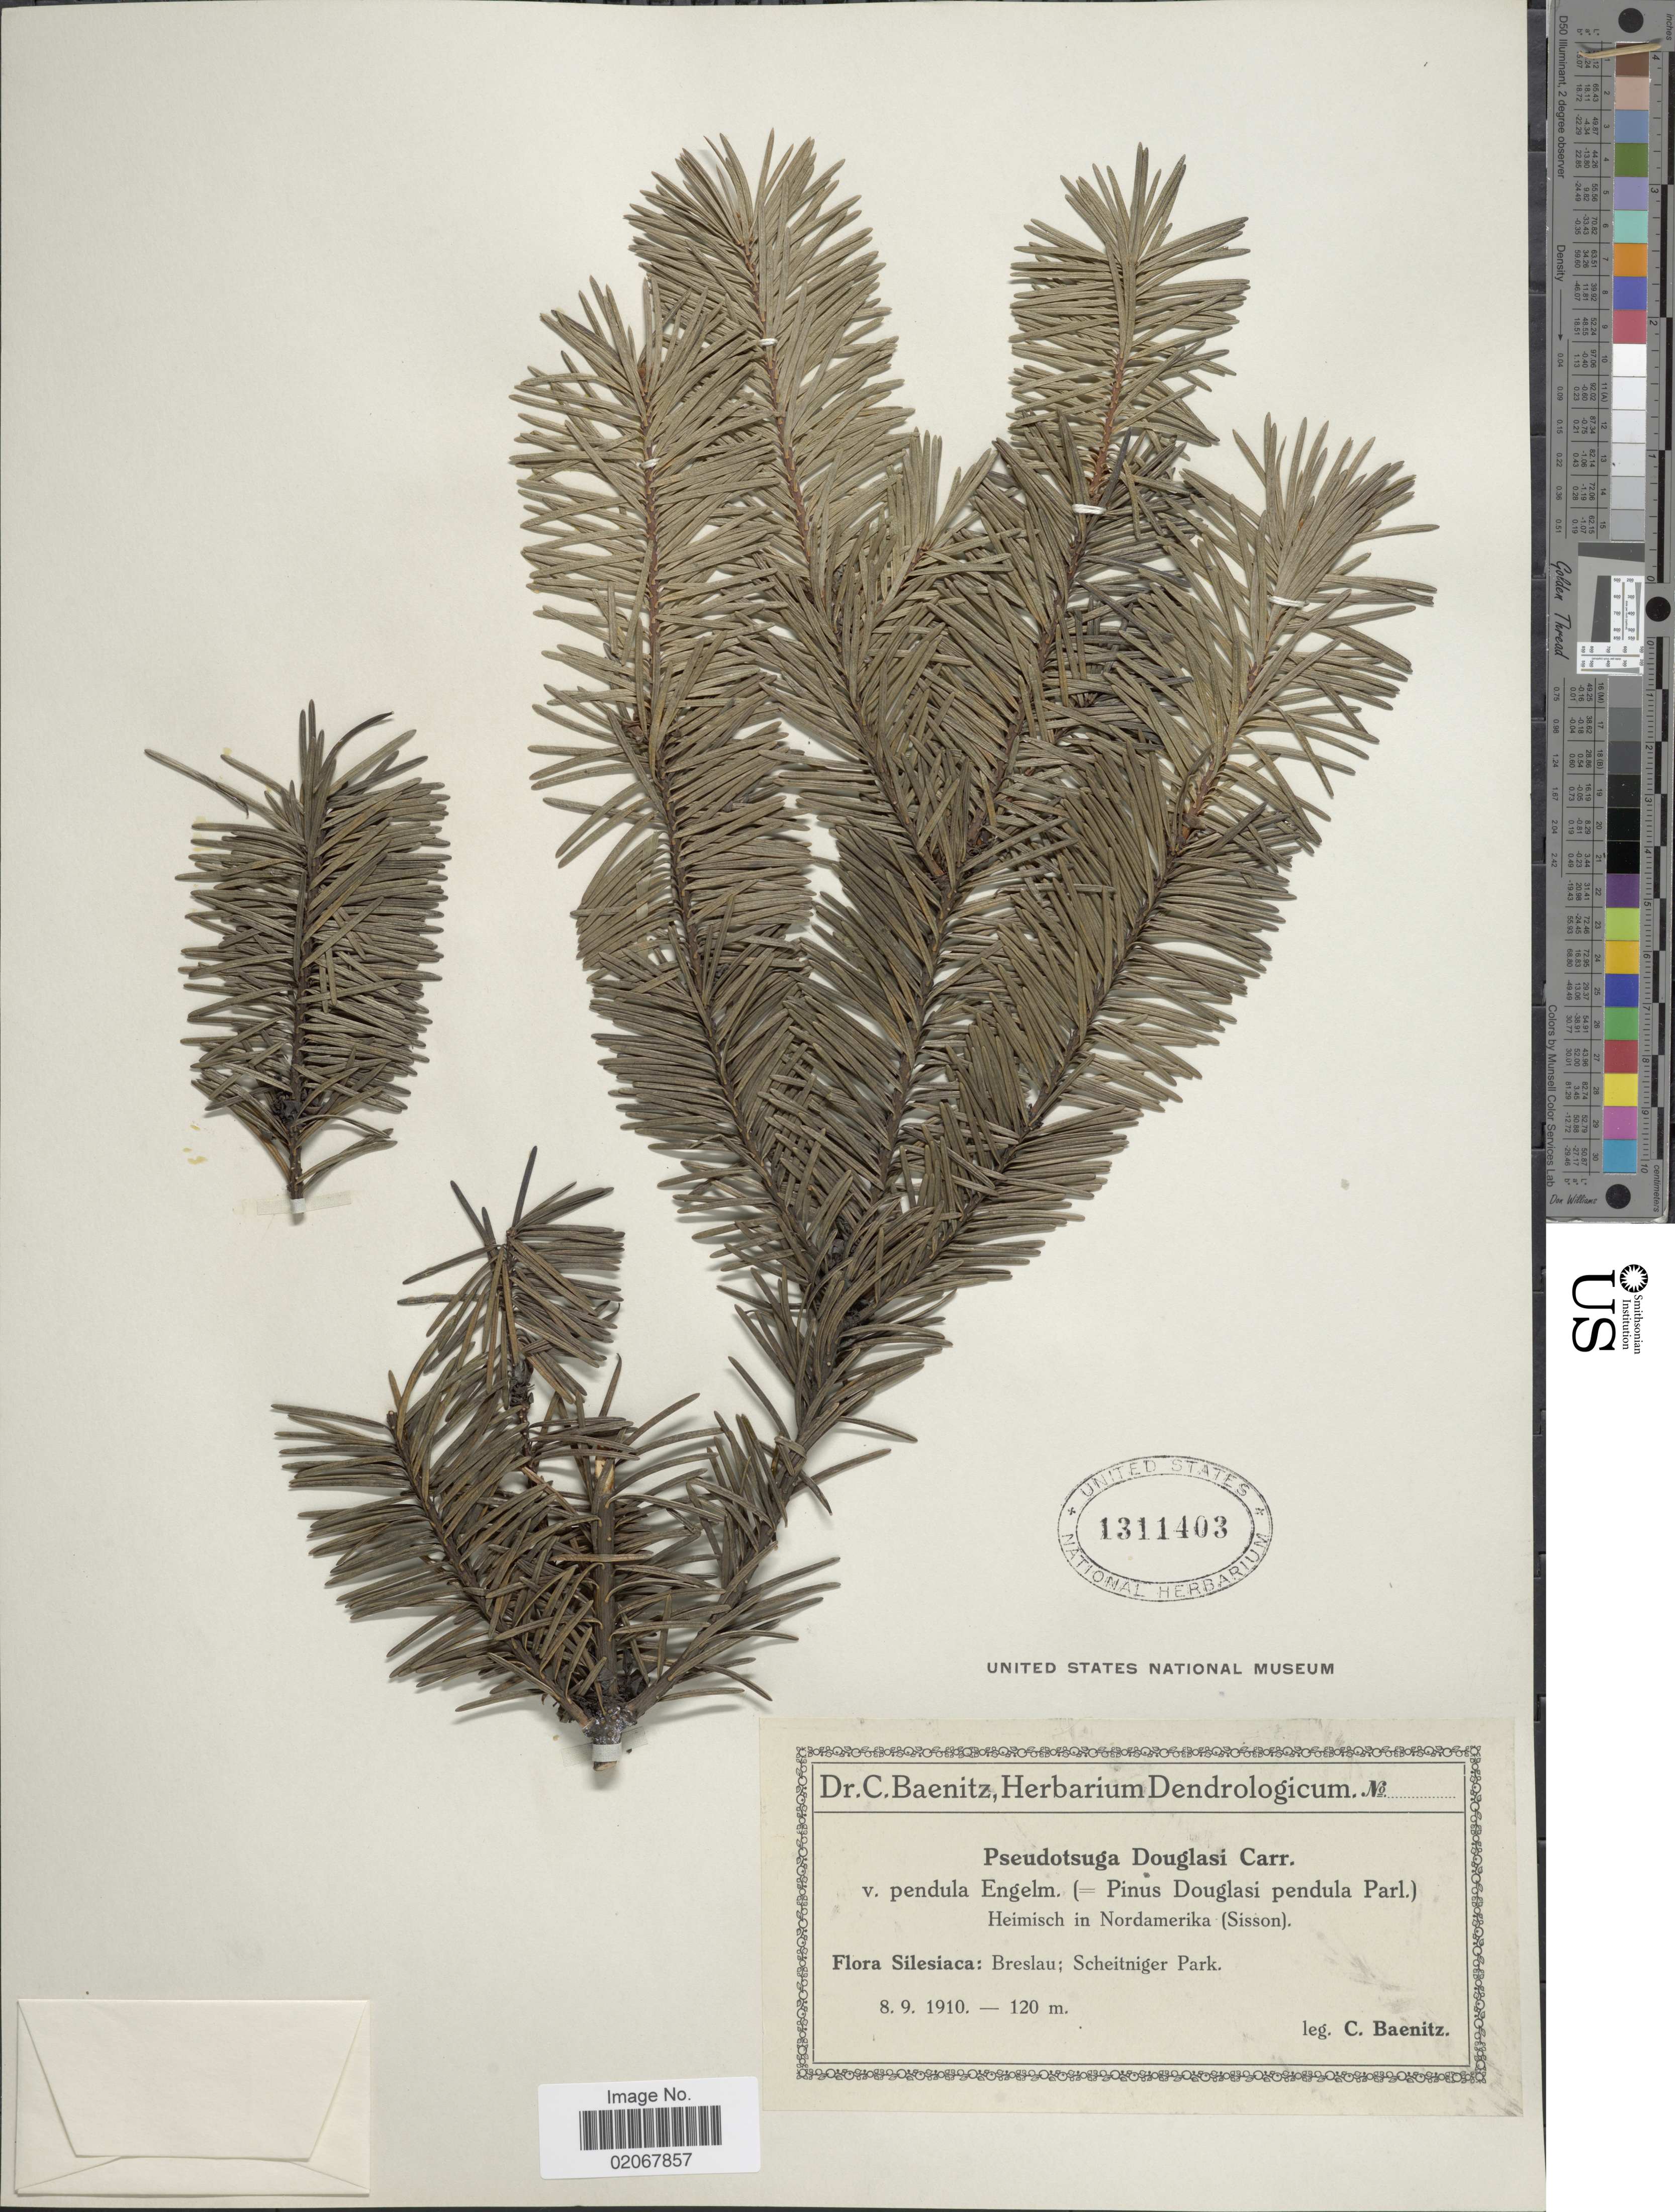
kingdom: Plantae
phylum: Tracheophyta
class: Pinopsida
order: Pinales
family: Pinaceae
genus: Pseudotsuga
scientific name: Pseudotsuga menziesii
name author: (Mirb.) Franco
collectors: C. G. Baenitz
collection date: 1910-09-08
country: Poland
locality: Silesiaca: Breslau; Scheitniger Park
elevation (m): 120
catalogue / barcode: US 1311403